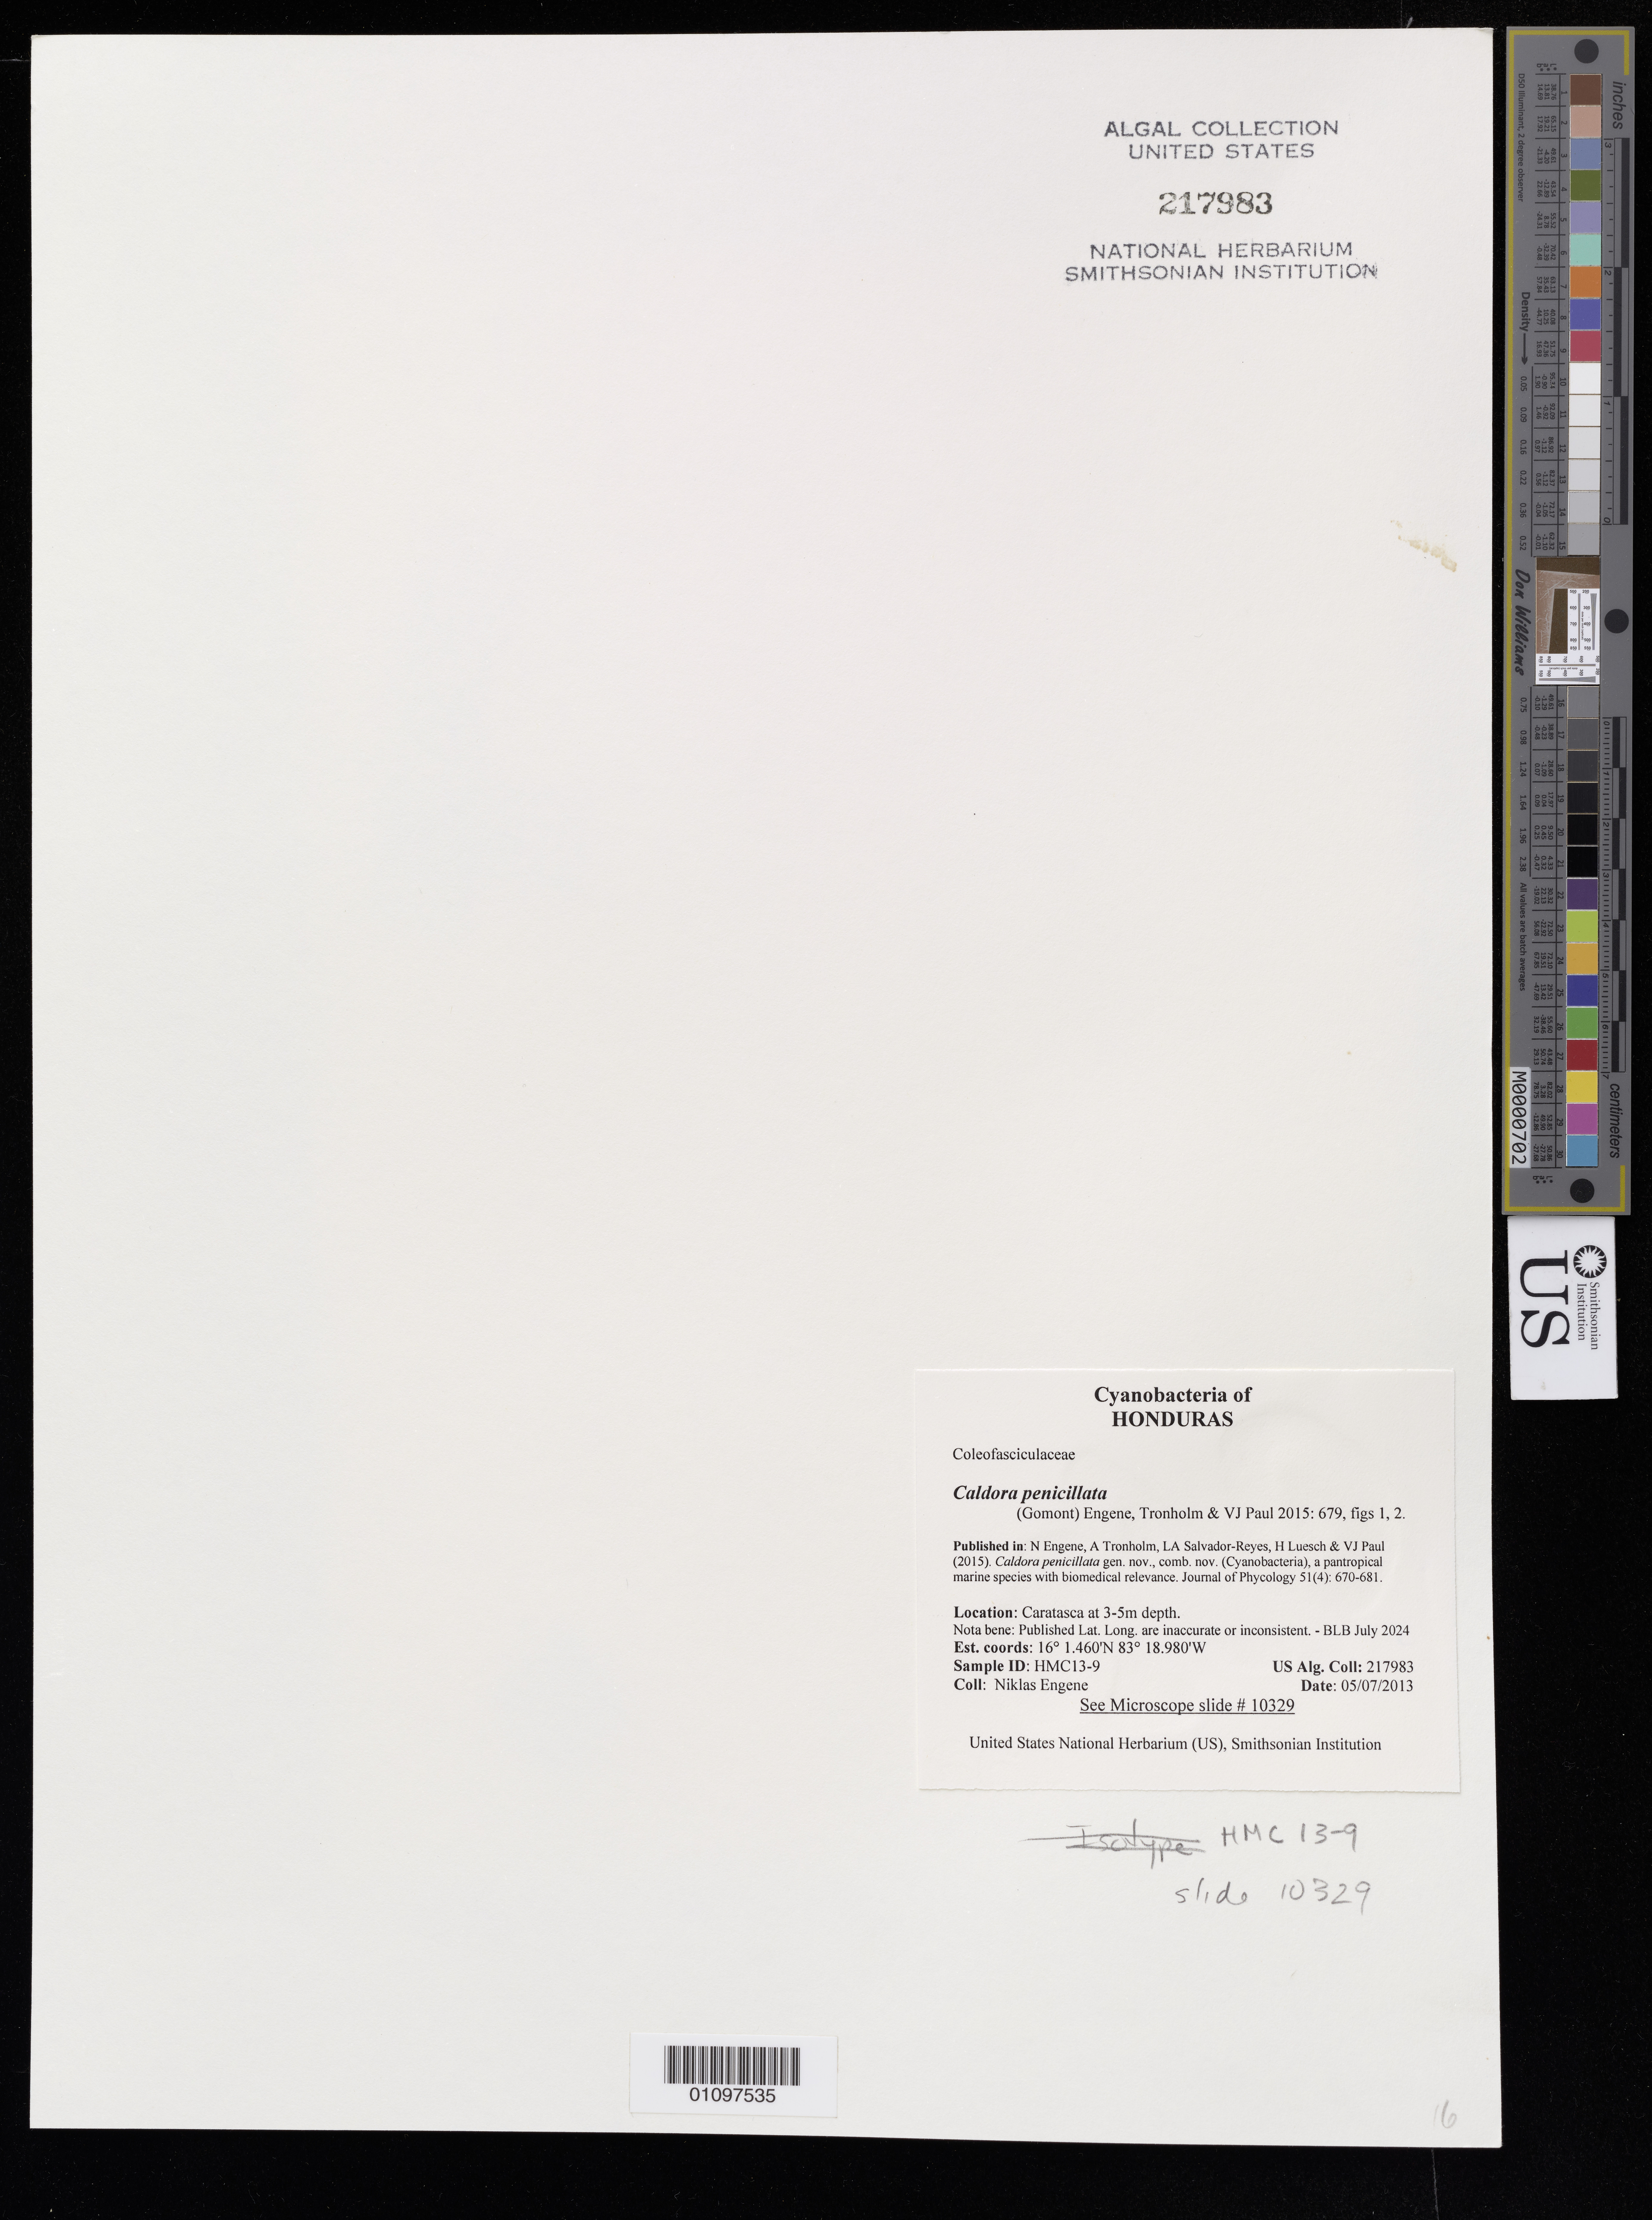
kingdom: Bacteria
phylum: Cyanobacteria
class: Cyanobacteriia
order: Cyanobacteriales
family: Coleofasciculaceae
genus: Caldora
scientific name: Caldora penicillata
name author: (Gomont) Engene et al.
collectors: N. Engene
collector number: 217983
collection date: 2013-07-05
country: Honduras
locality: Caratasca.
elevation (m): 3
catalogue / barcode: US 217983